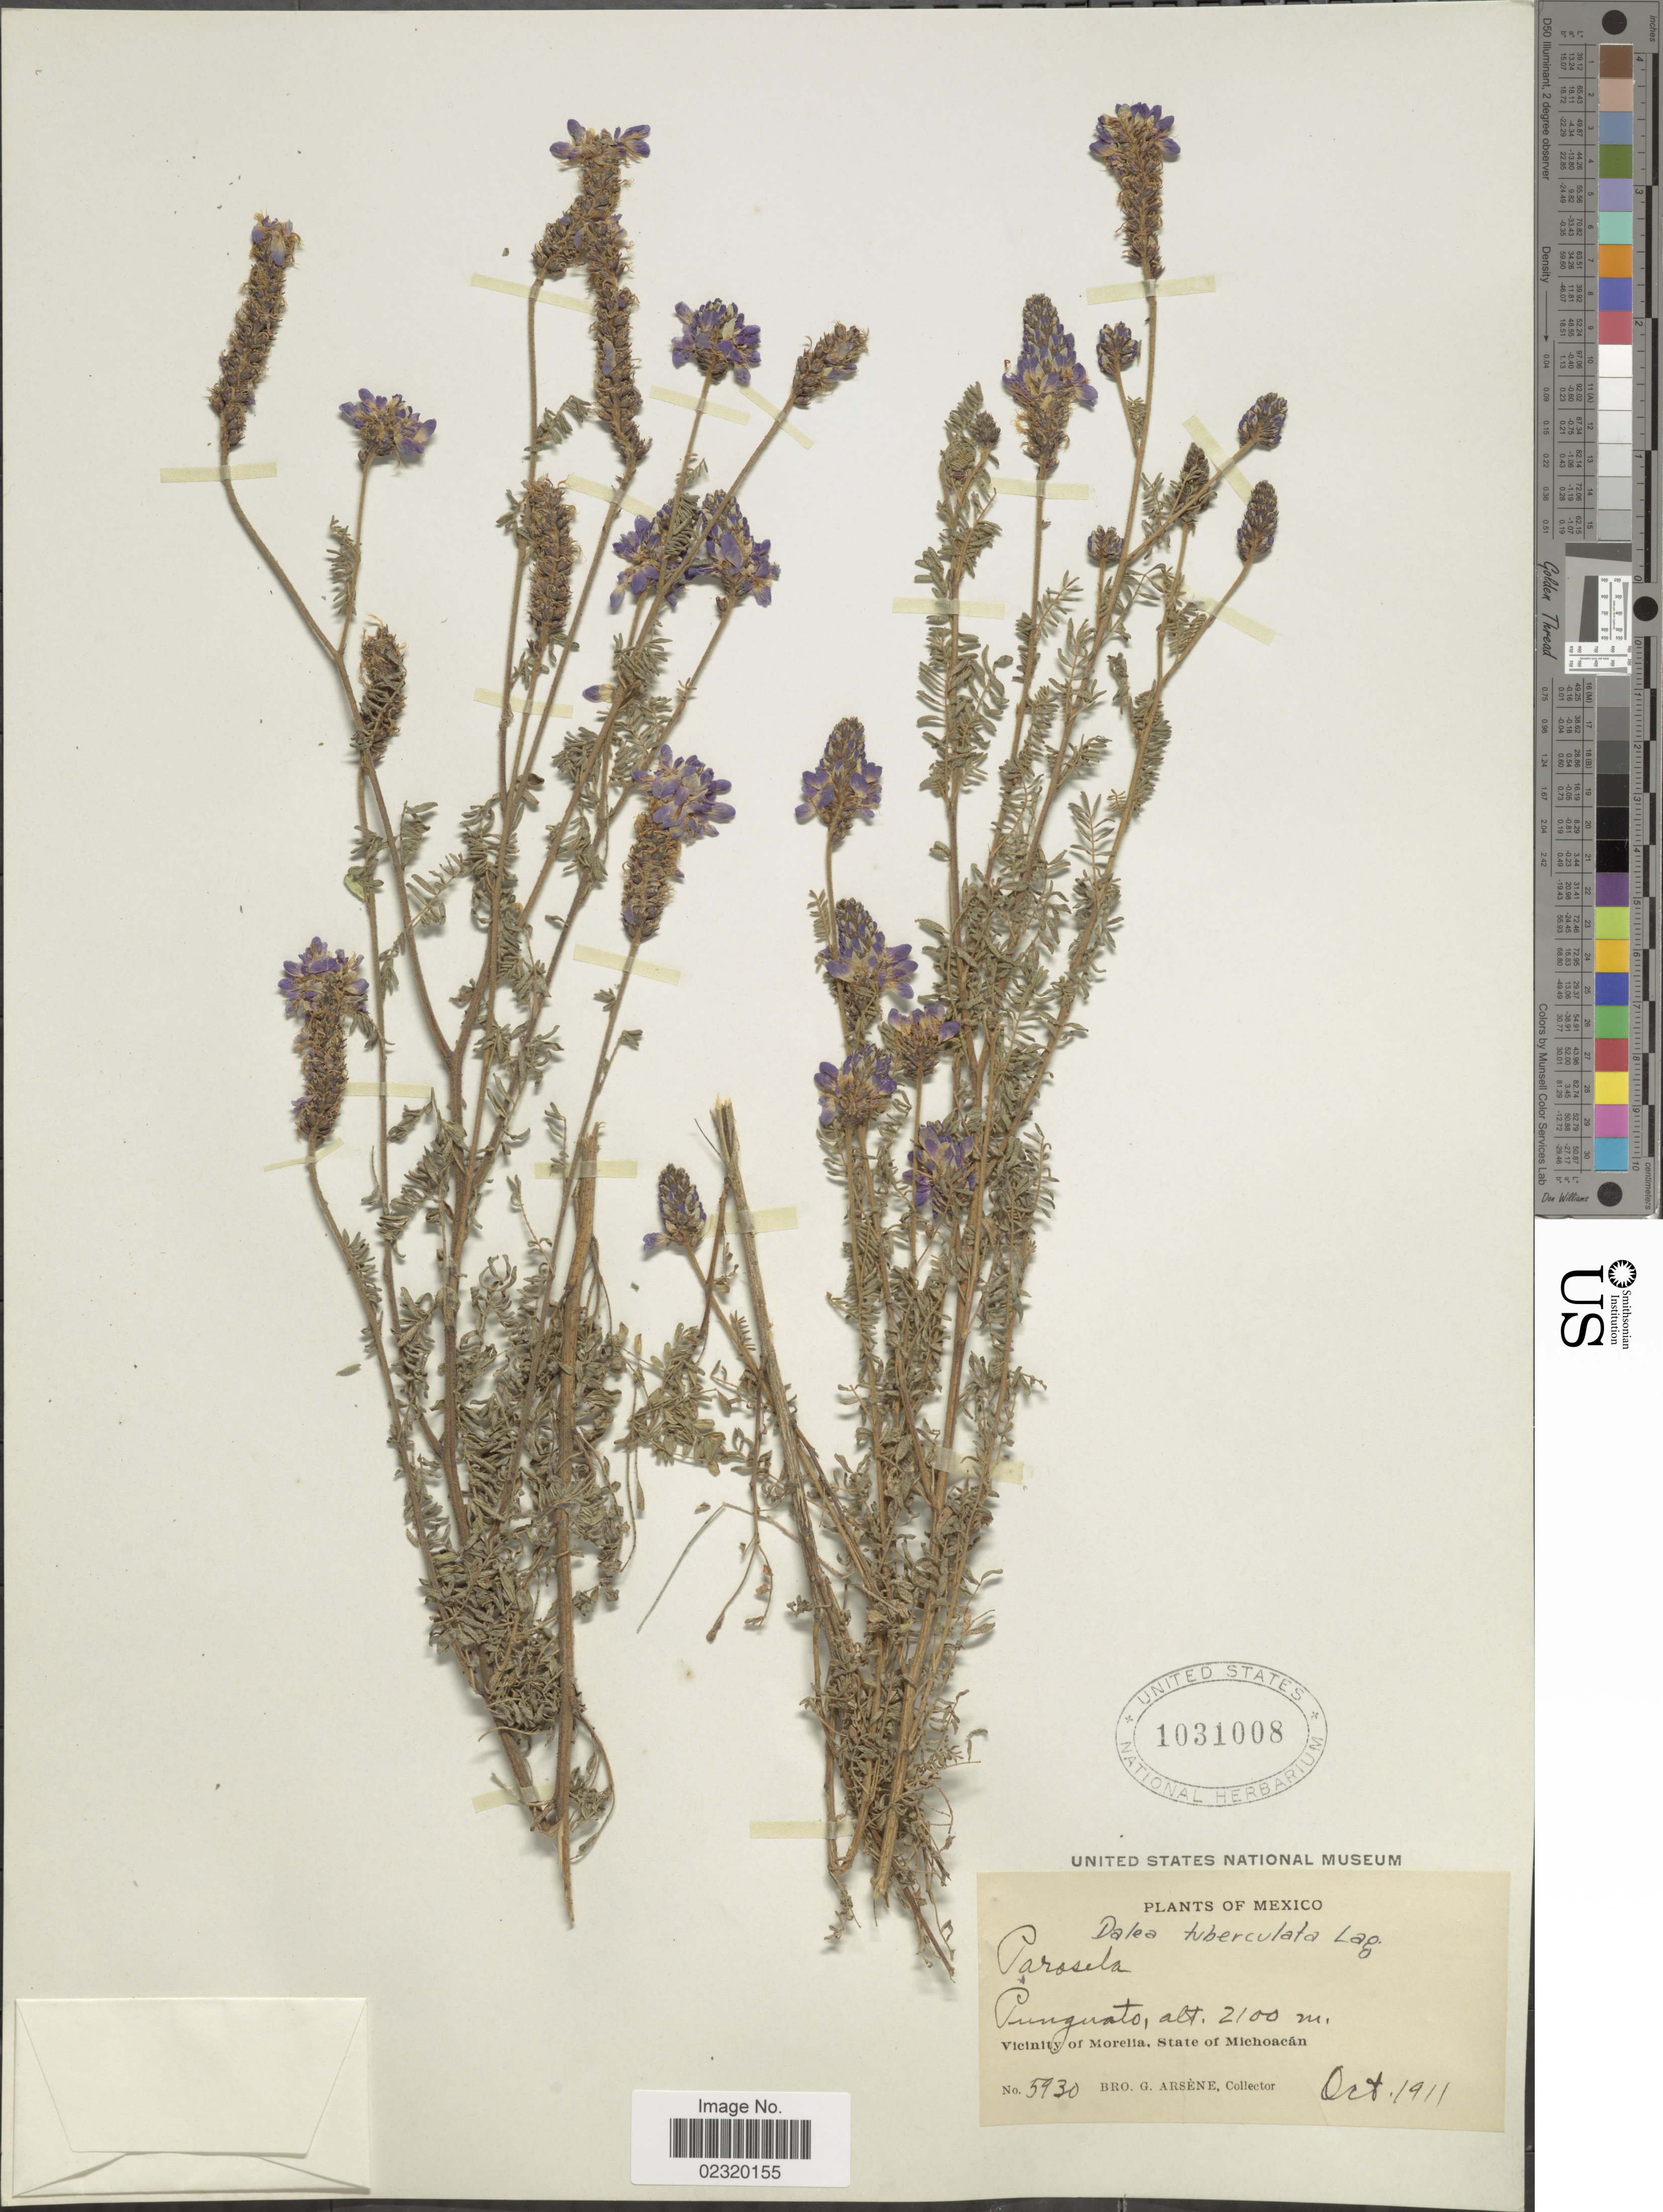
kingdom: Plantae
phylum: Tracheophyta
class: Magnoliopsida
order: Fabales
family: Fabaceae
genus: Dalea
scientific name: Dalea tuberculata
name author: Lag.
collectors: Bro. G. Arsène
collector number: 5930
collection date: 1911-10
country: Mexico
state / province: Michoacán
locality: Punguato. Vicinity of Morelia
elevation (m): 2100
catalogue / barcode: US 1031008